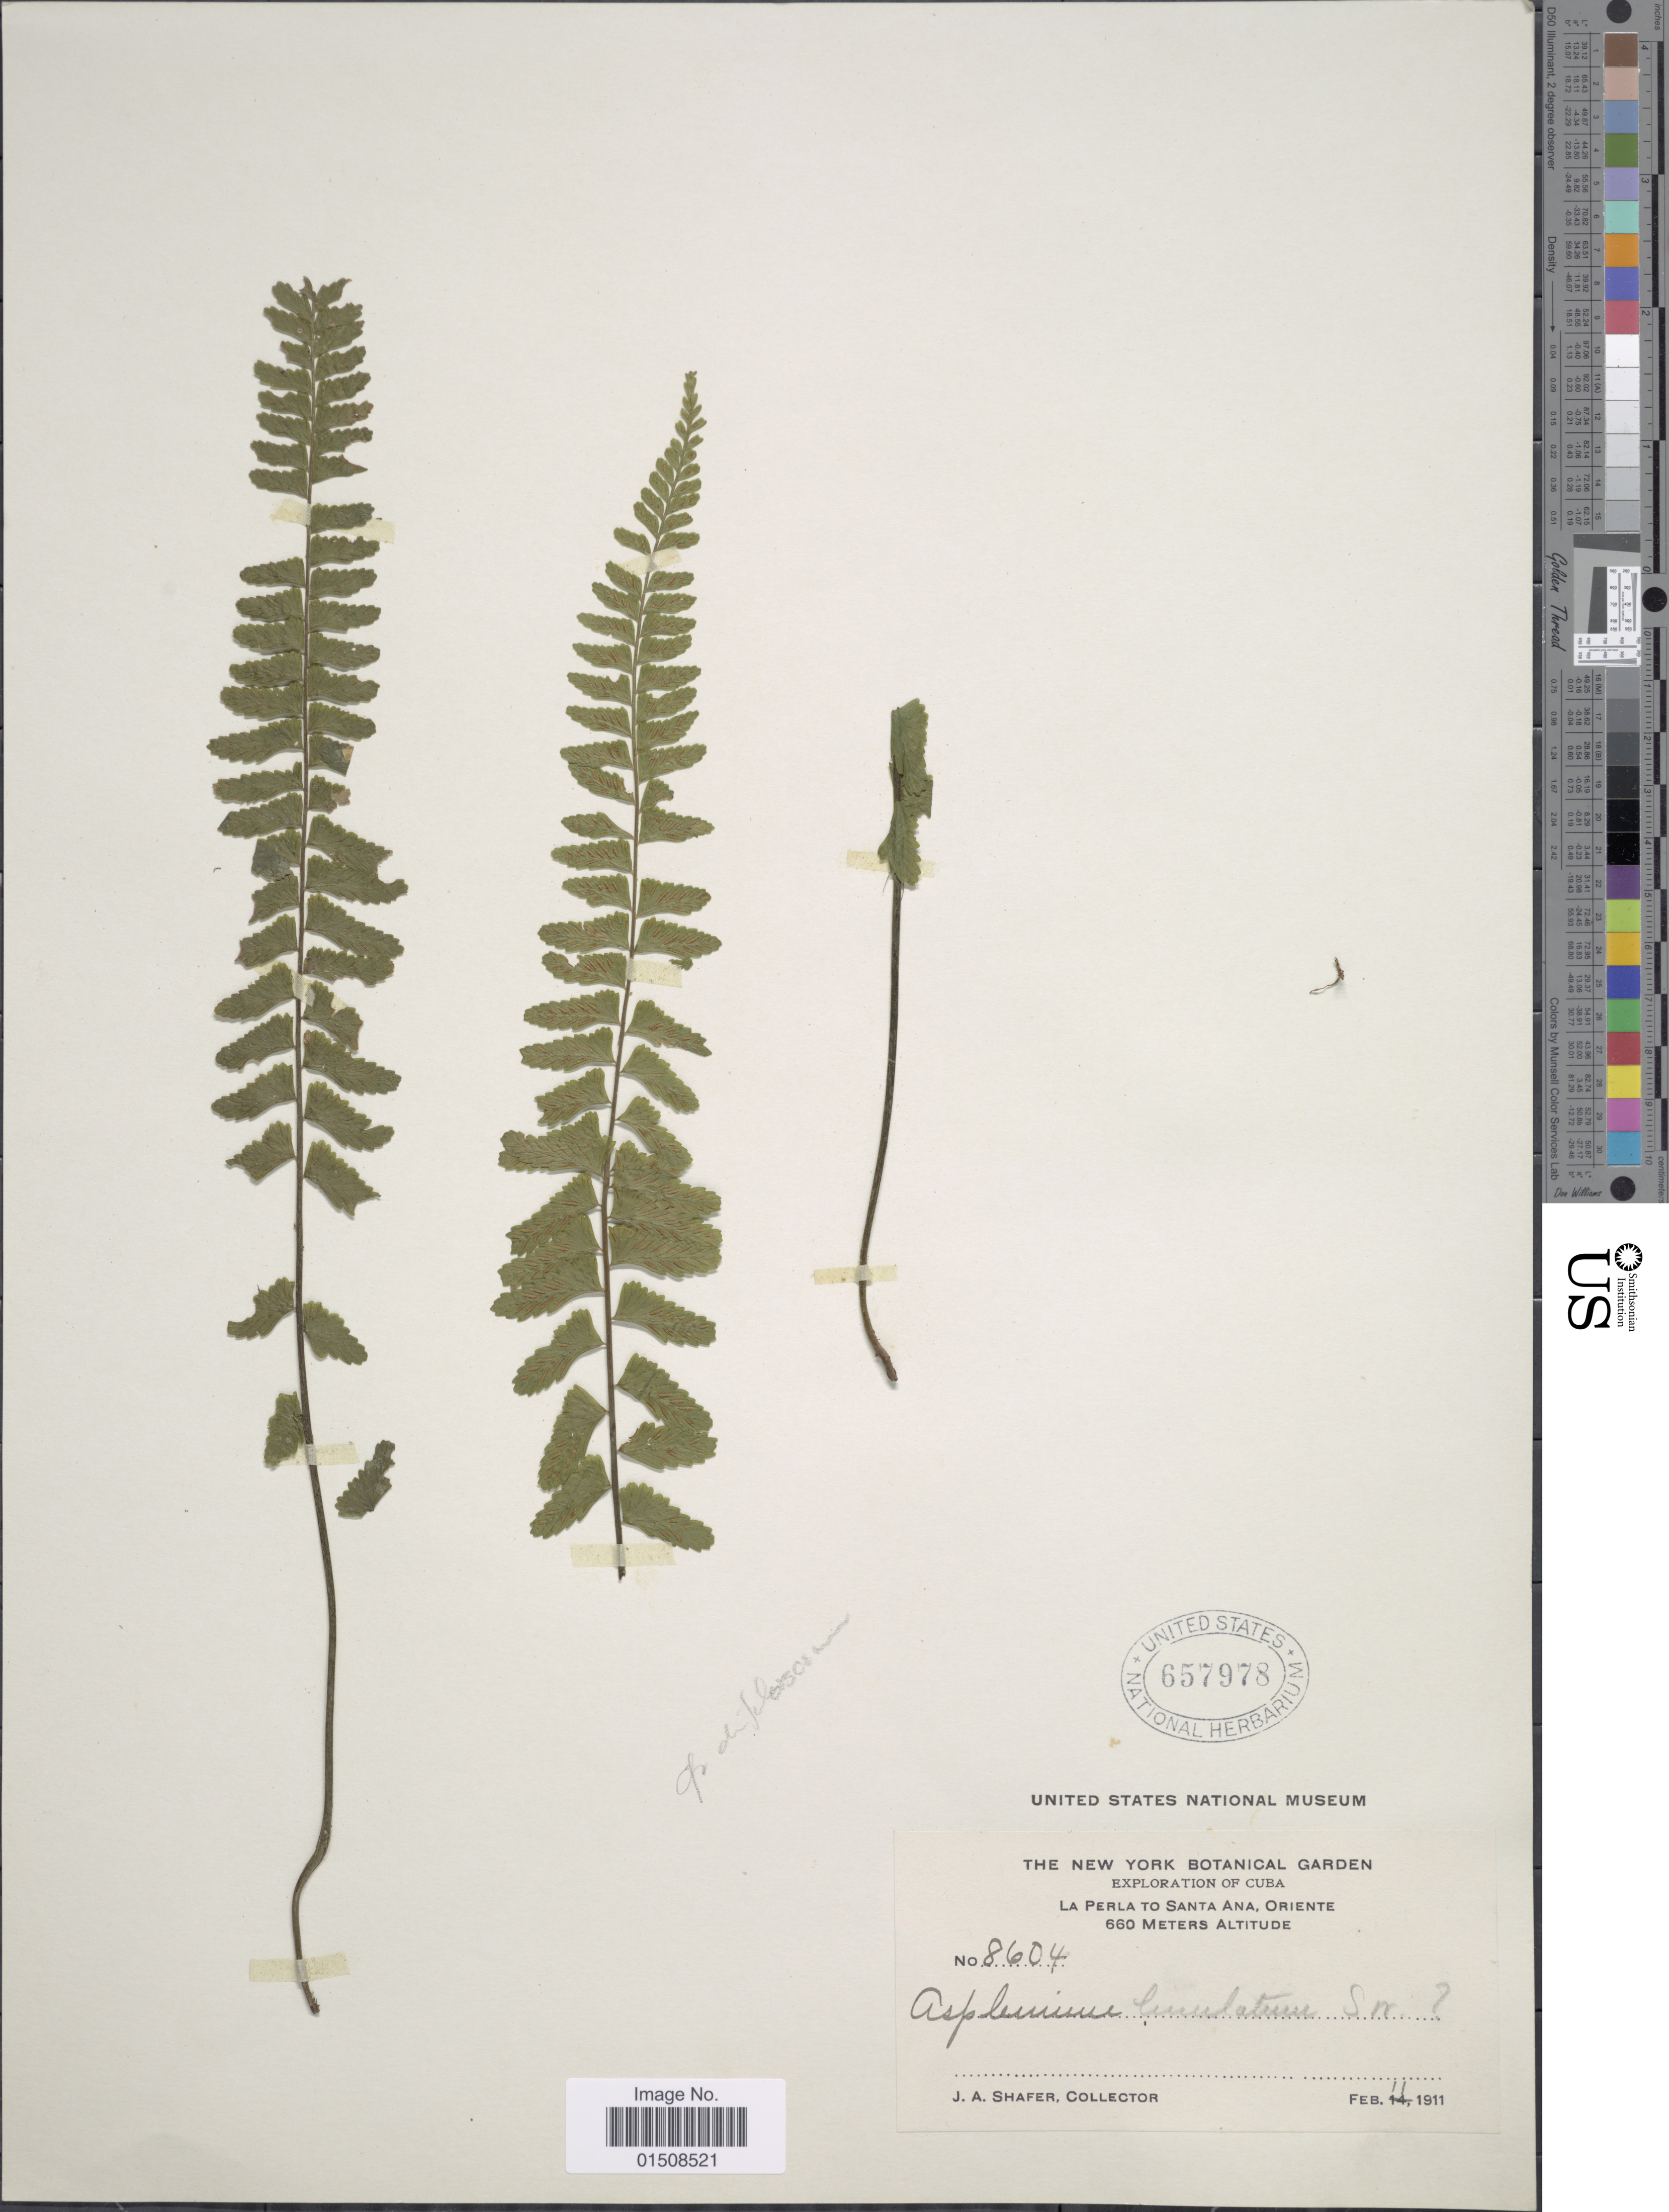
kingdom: Plantae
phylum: Tracheophyta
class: Polypodiopsida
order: Polypodiales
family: Aspleniaceae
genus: Asplenium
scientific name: Asplenium claussenii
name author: Hieron.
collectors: J. A. Shafer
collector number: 8604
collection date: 1911-02-11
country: Cuba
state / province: Oriente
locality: La Perla to Santa Ana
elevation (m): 660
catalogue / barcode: US 657978